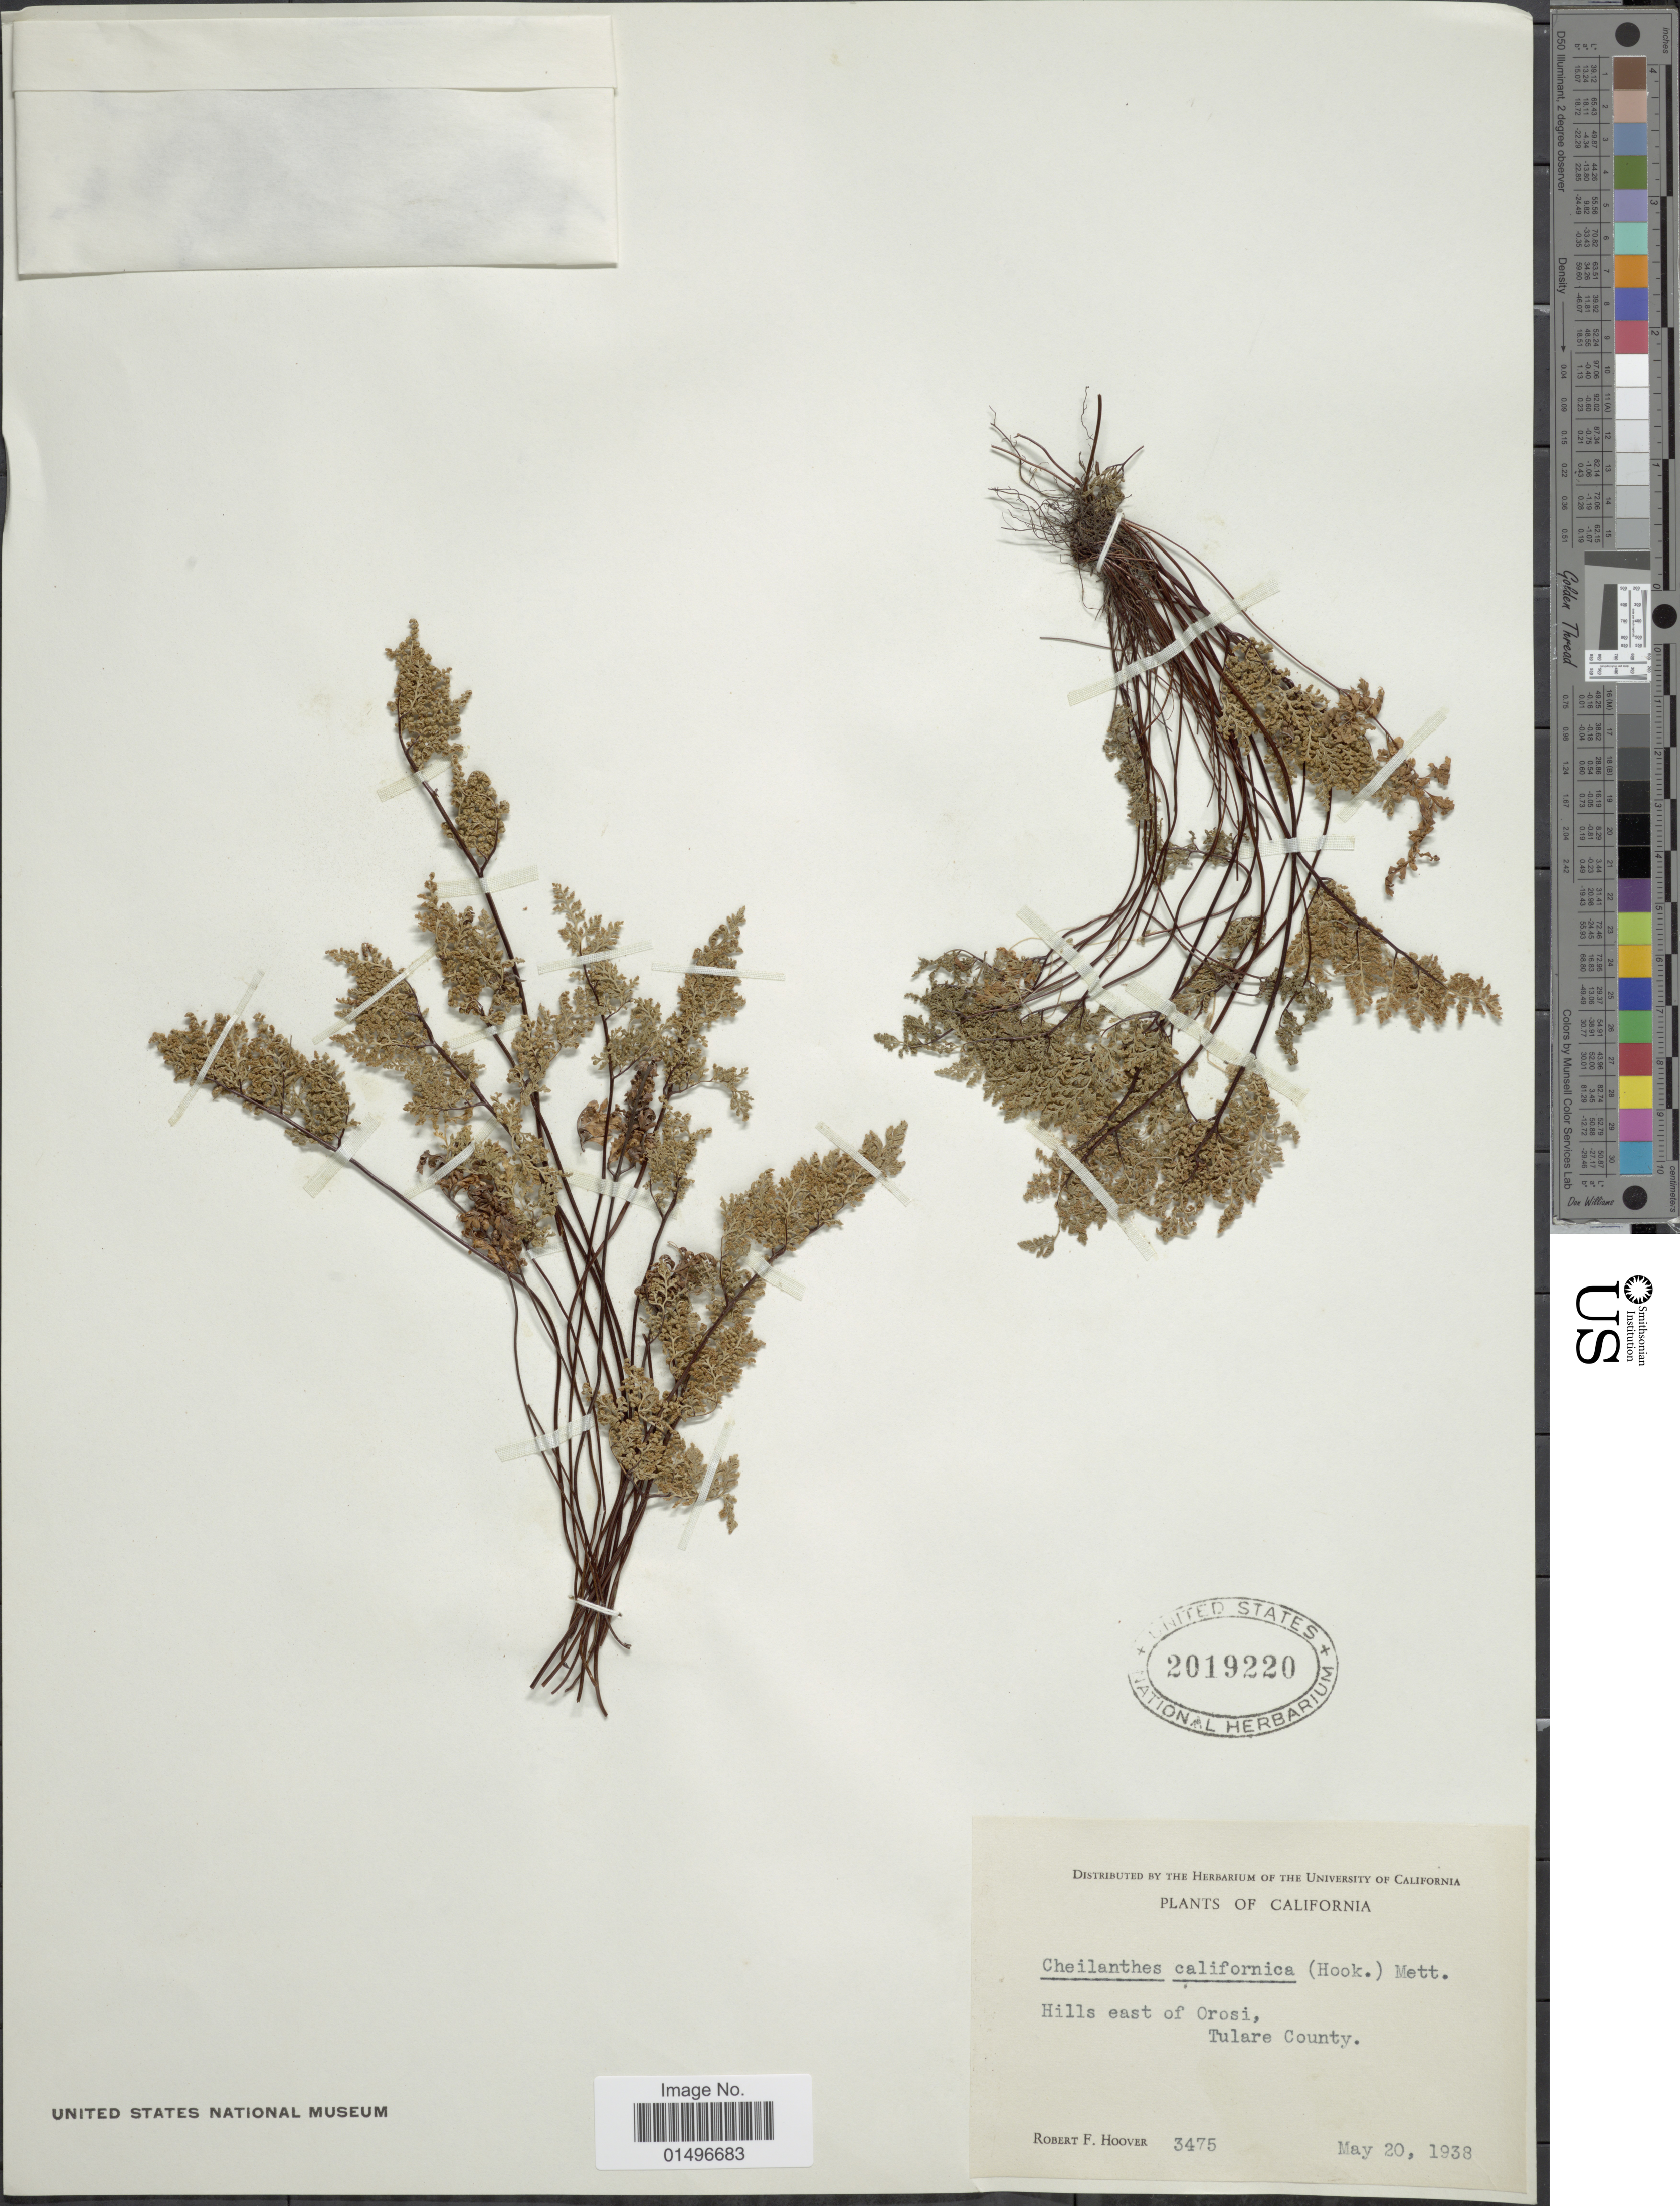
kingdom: Plantae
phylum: Tracheophyta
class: Polypodiopsida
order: Polypodiales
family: Pteridaceae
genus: Aspidotis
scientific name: Aspidotis californica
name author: (Hook.) Nutt. ex Copel.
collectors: R. F. Hoover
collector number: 3475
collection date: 1938-05-20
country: United States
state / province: California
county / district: Tulare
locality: California, Hills east of Orosi, Tulare County.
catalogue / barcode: US 2019220